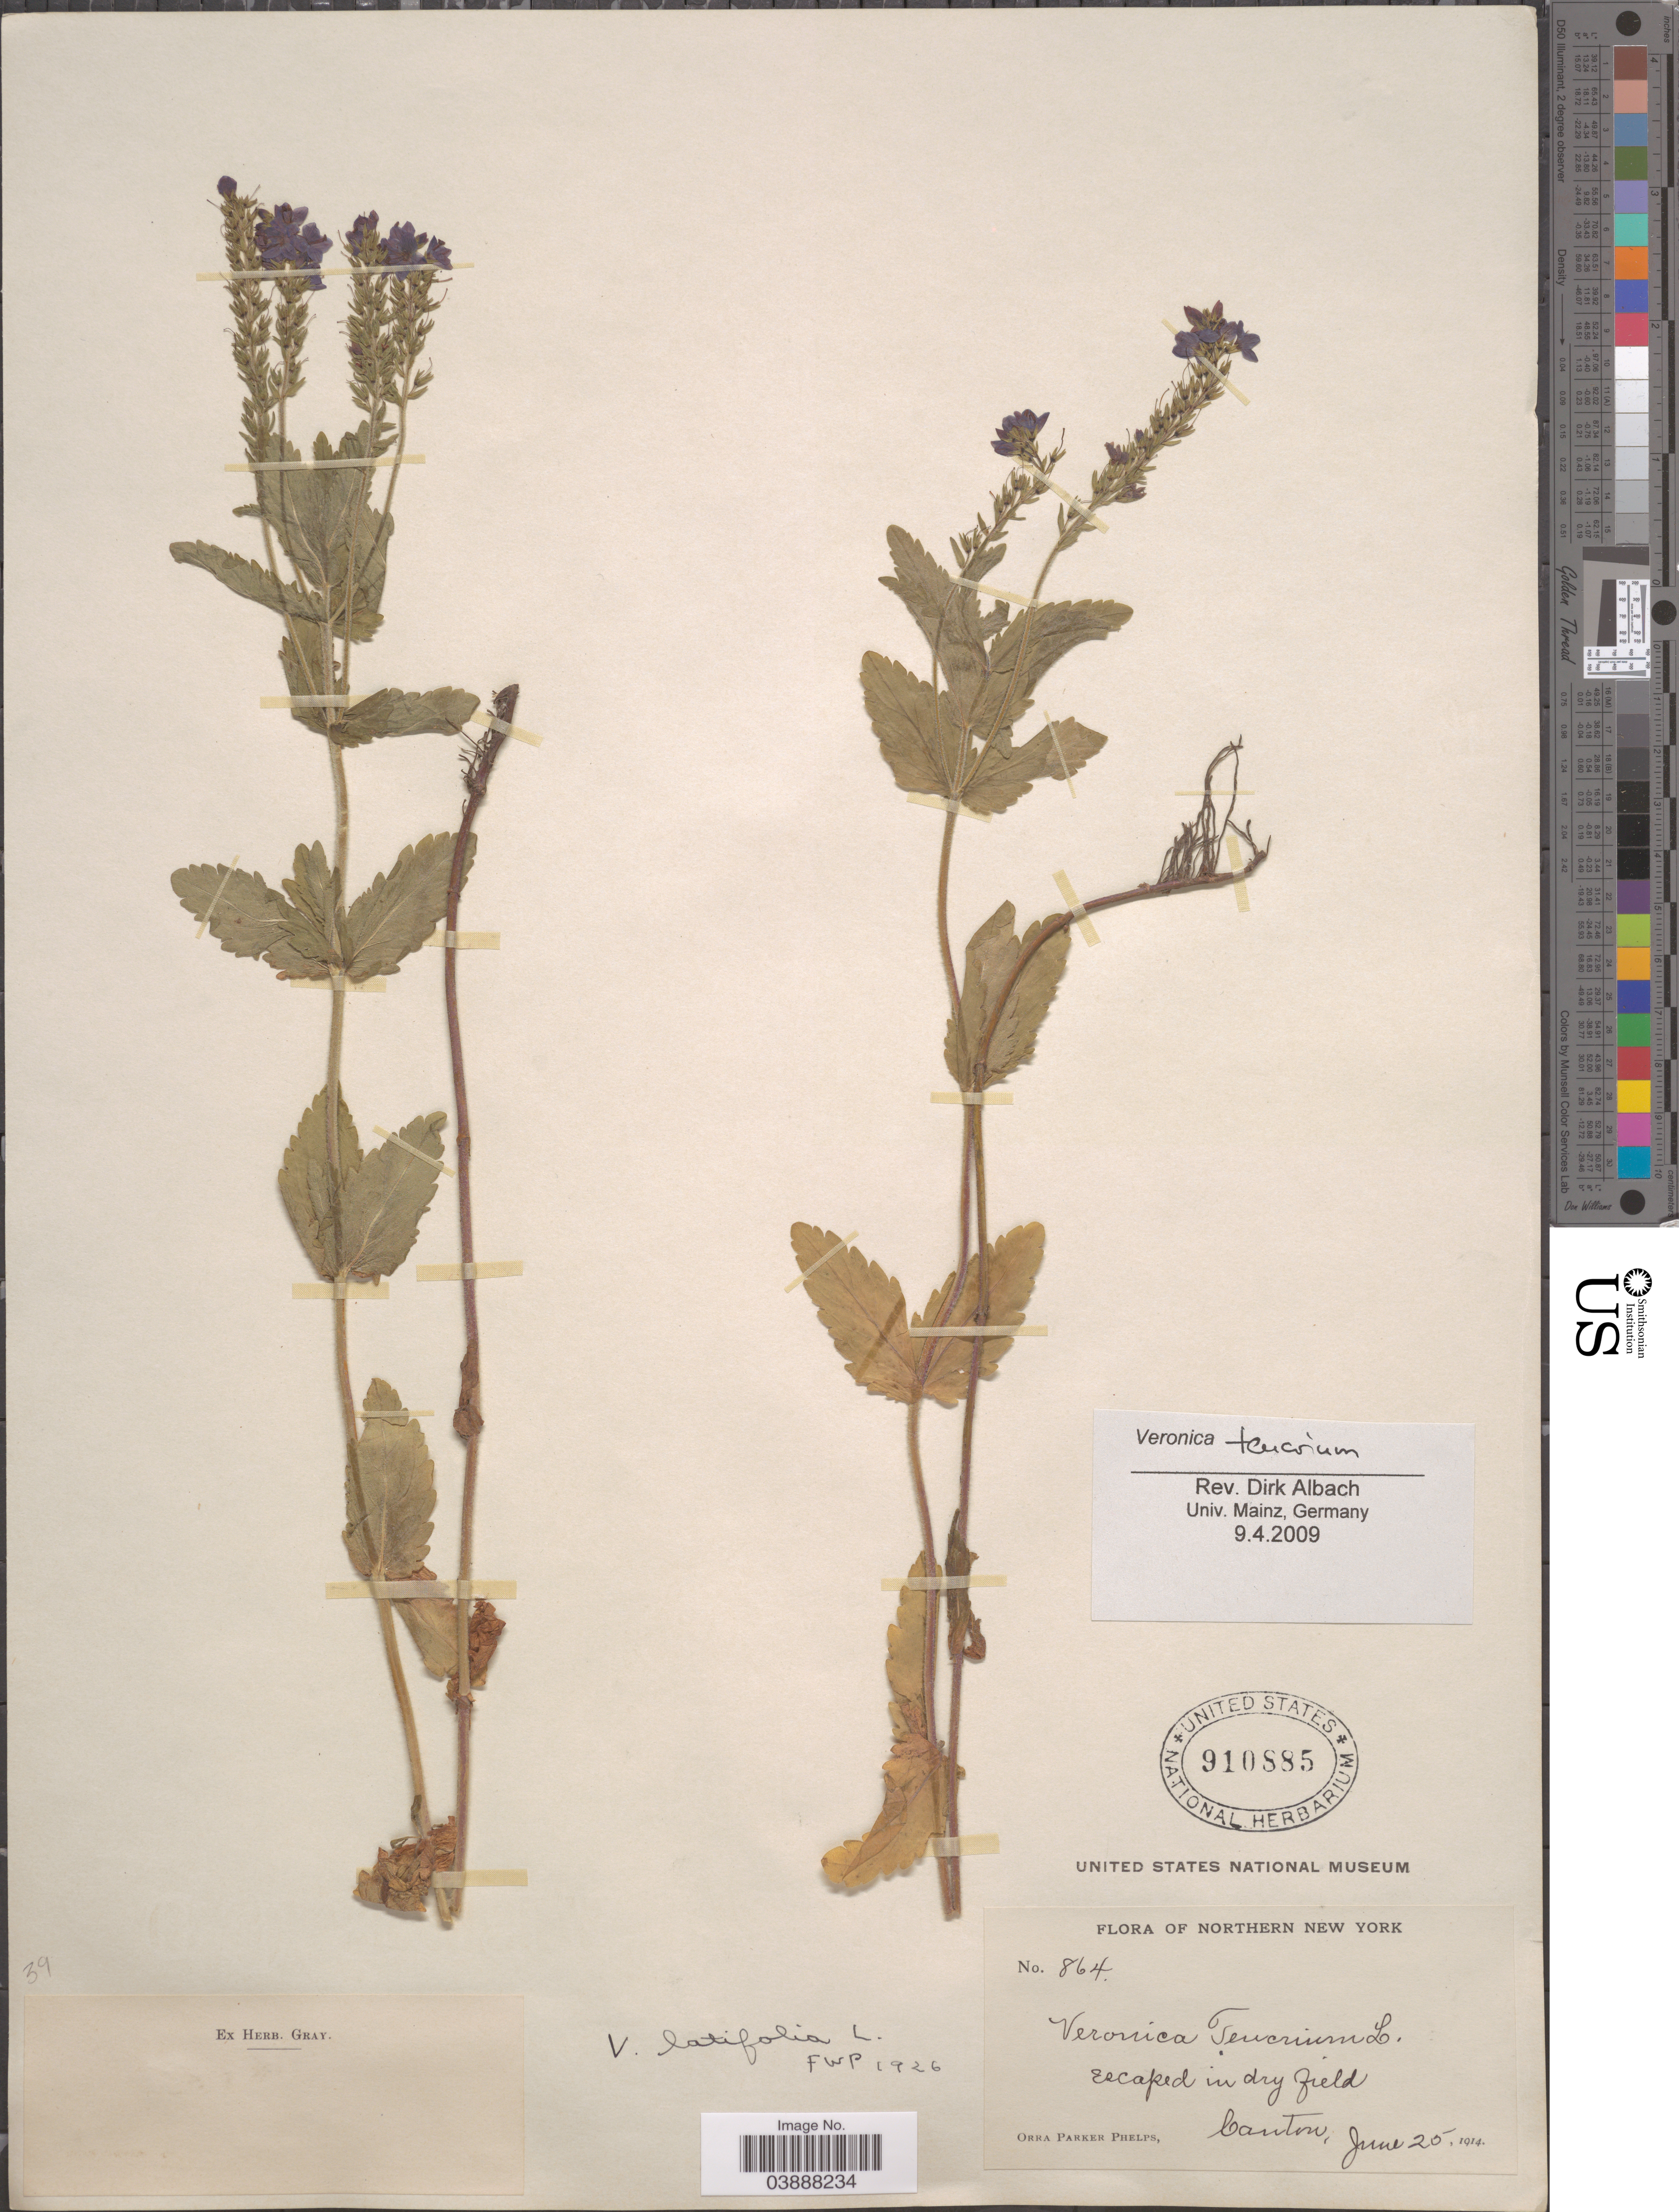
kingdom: Plantae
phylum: Tracheophyta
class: Magnoliopsida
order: Lamiales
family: Plantaginaceae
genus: Veronica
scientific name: Veronica teucrium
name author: L.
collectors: O. P. Phelps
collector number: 864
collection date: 1914-06-25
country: United States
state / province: New York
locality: Northern New York. Escaped in dry field Canton.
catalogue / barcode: US 910885